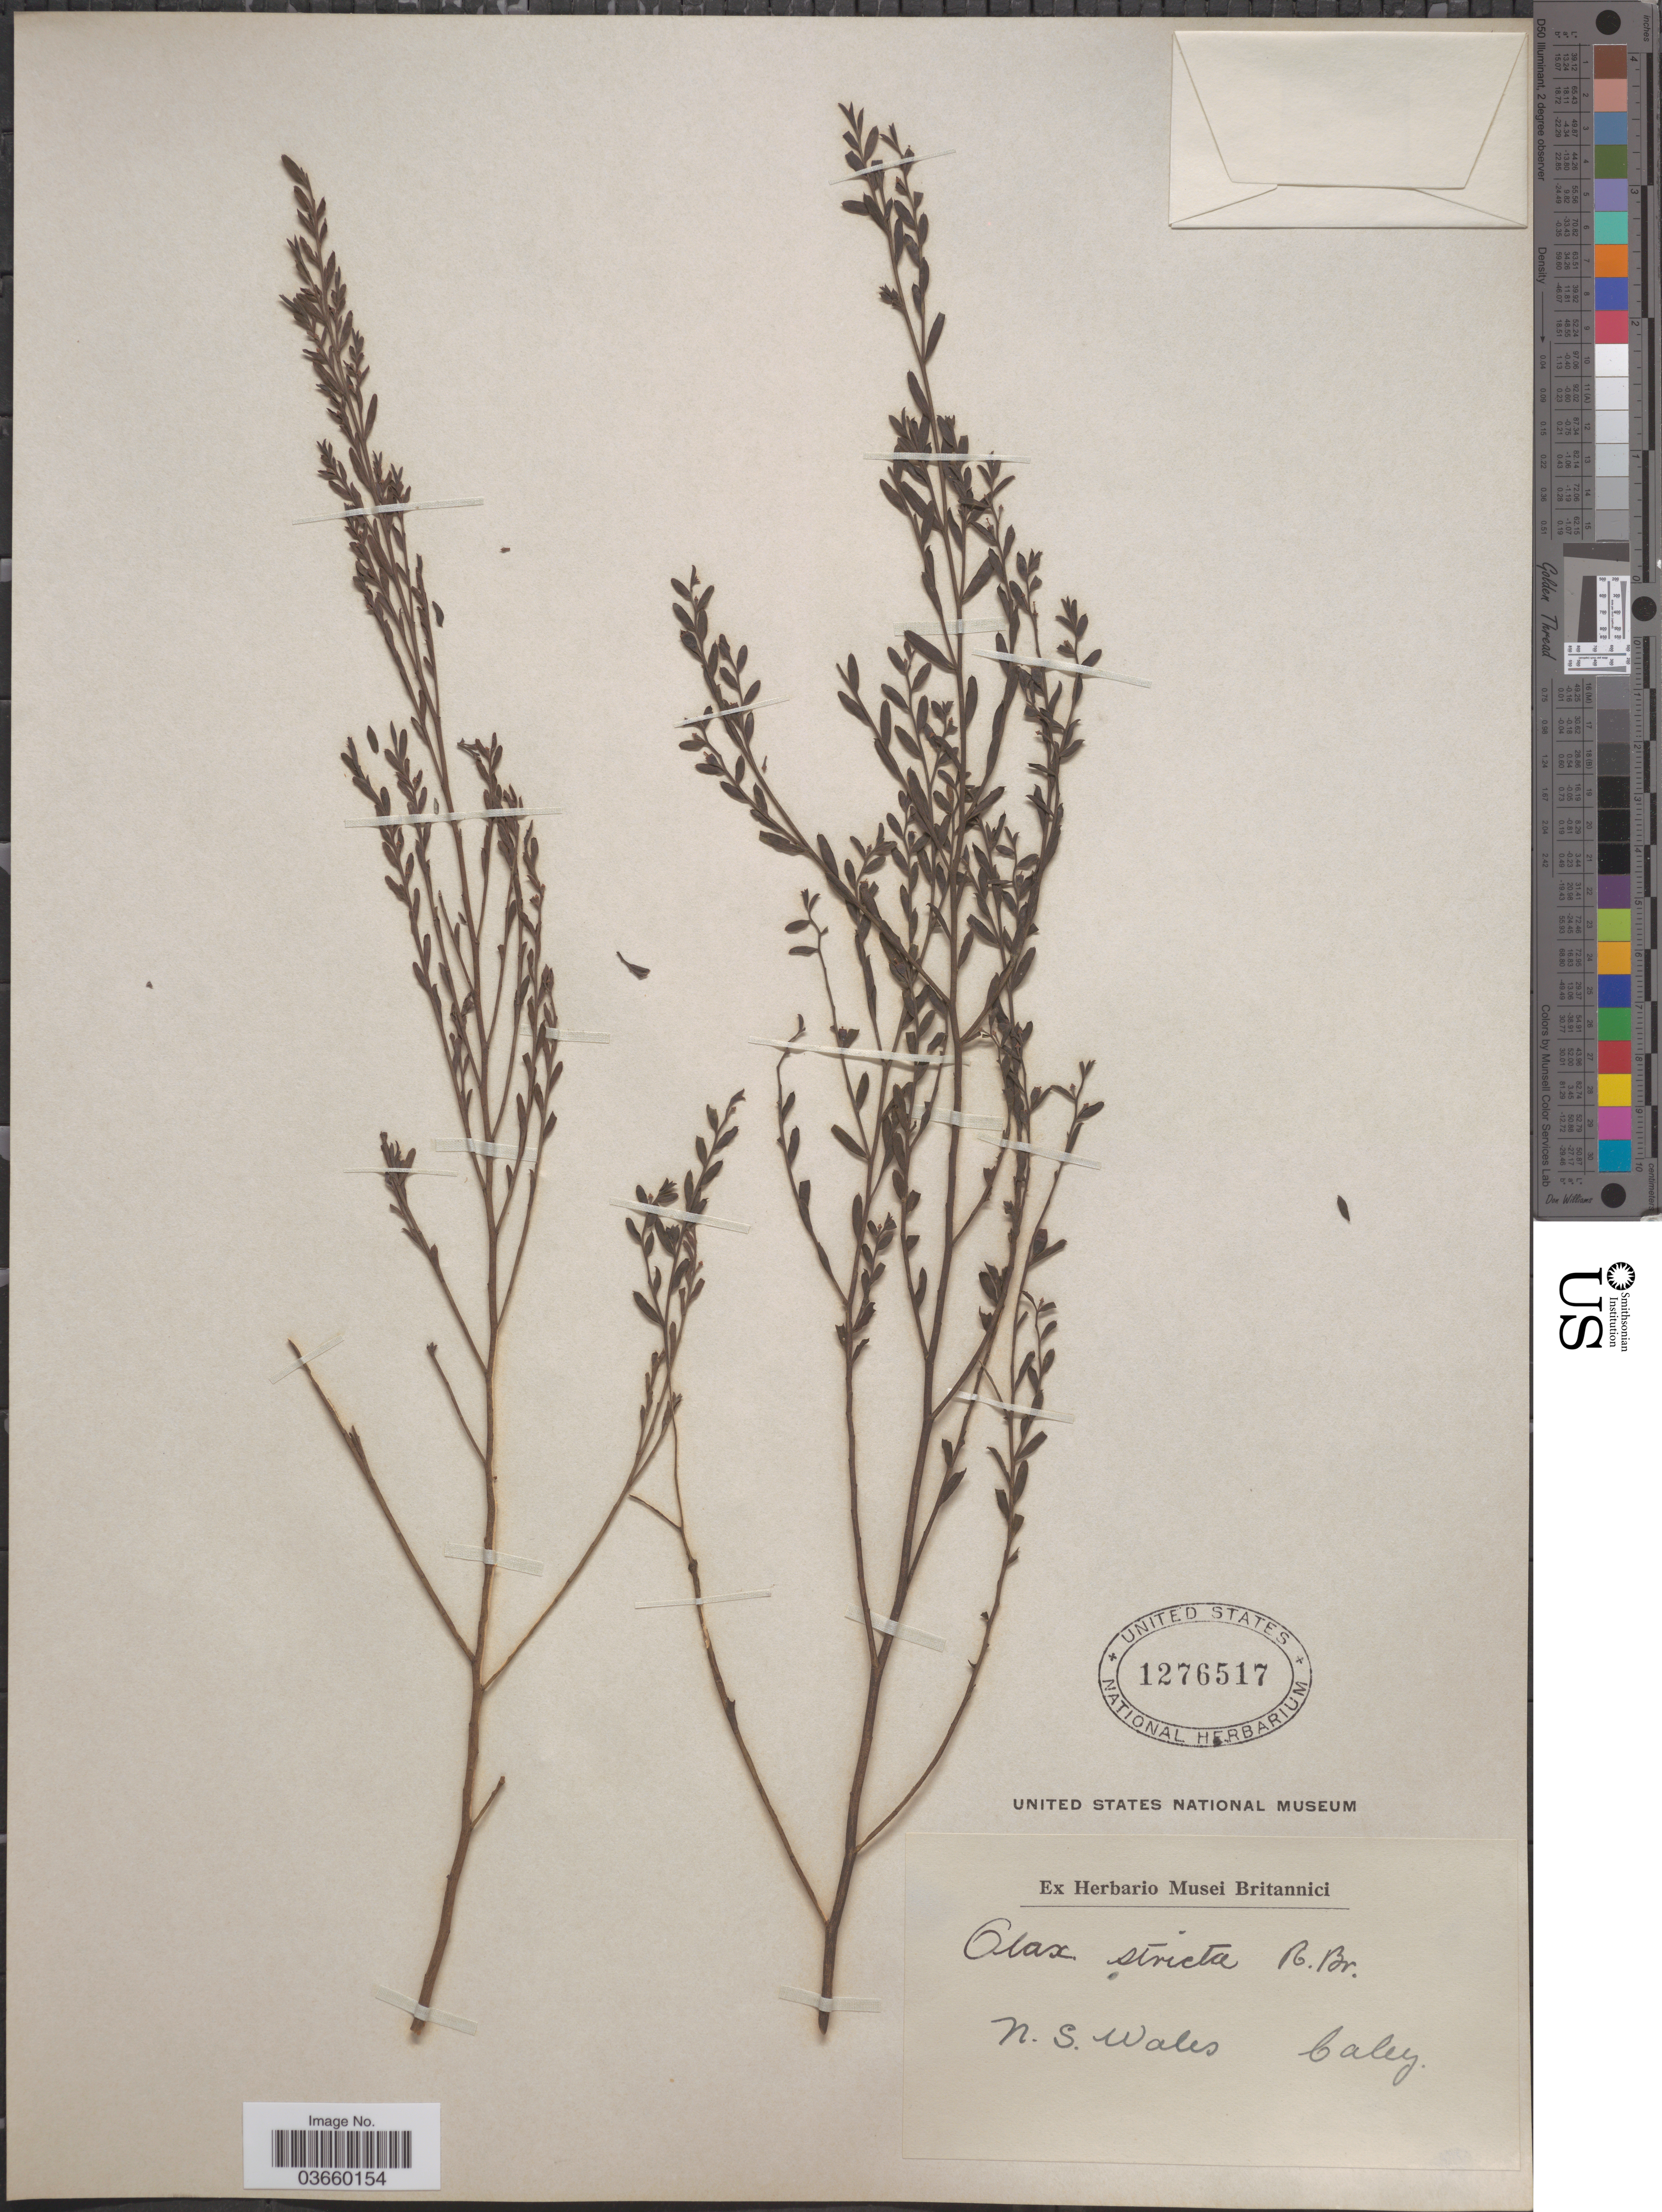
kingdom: Plantae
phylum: Tracheophyta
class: Magnoliopsida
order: Santalales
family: Olacaceae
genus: Olax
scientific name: Olax stricta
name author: R. Br.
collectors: -. Caley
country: Australia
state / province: New South Wales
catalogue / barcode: US 1276517